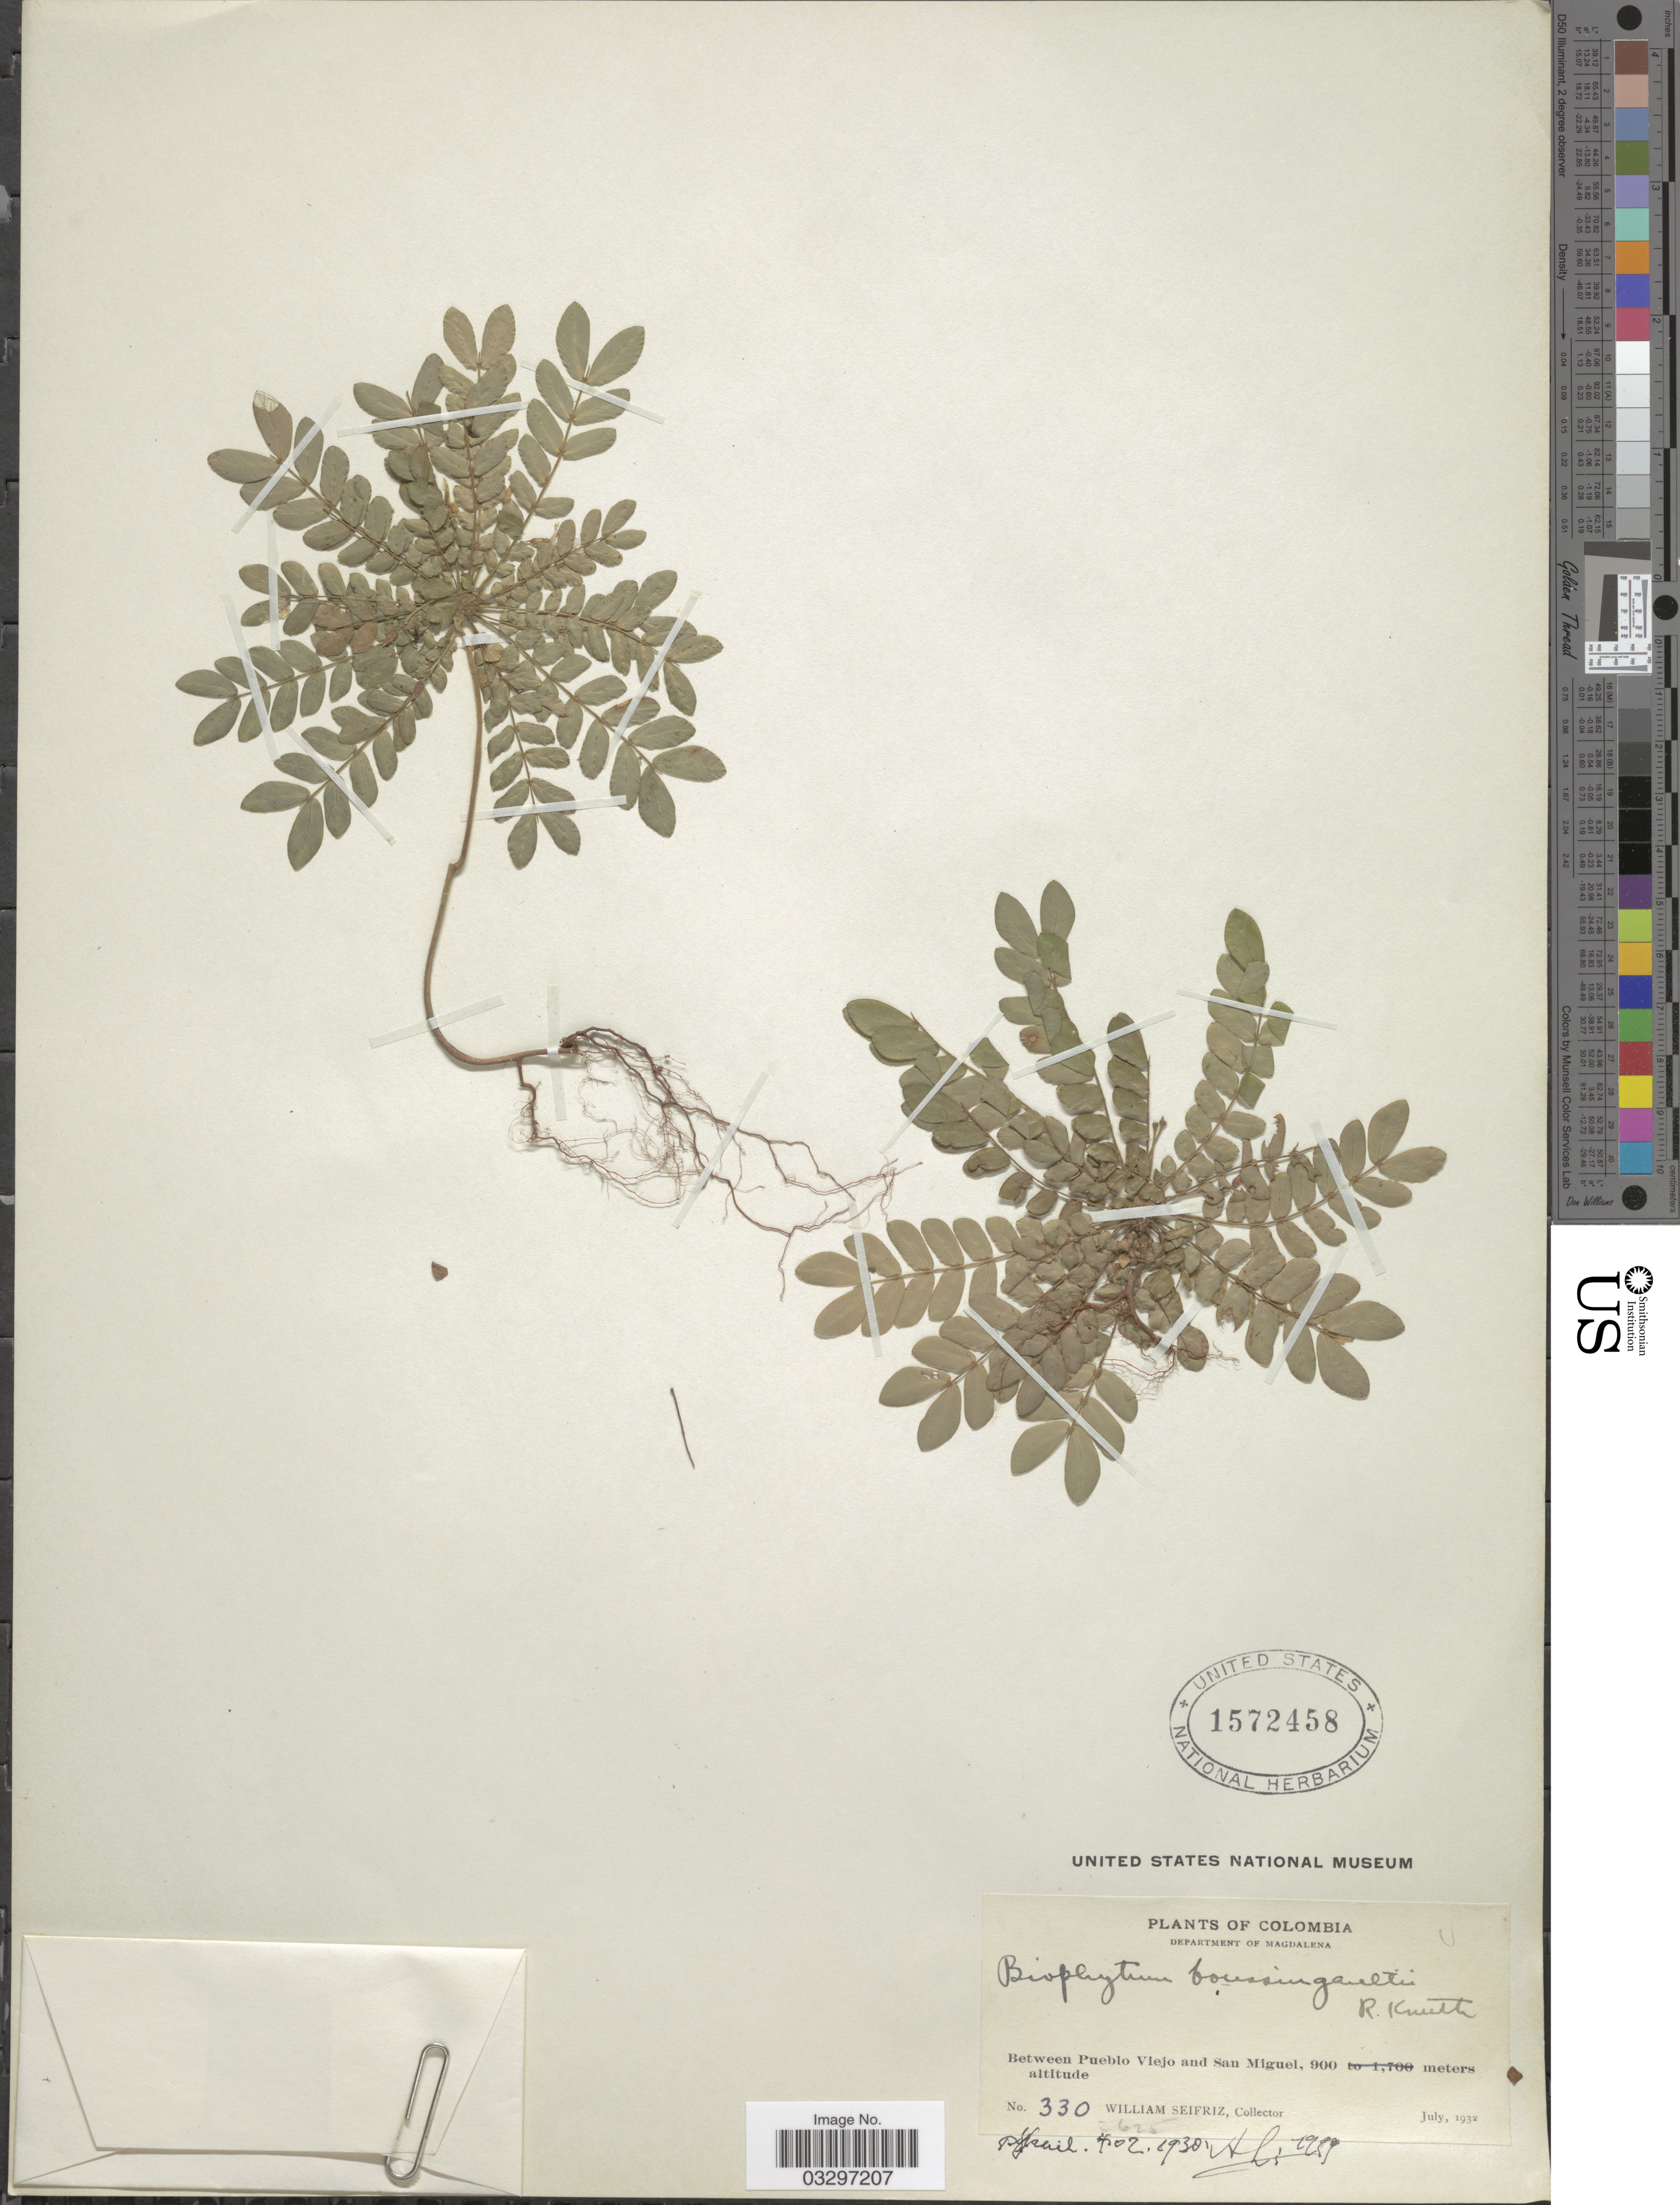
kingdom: Plantae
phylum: Tracheophyta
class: Magnoliopsida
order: Oxalidales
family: Oxalidaceae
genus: Biophytum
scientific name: Biophytum boussingaultii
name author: Klotzsch ex R. Knuth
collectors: W. Seifriz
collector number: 330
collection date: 1932-07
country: Colombia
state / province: Magdalena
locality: Department of Magdalena. Between Pueblo Viejo and San Miguel.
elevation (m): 900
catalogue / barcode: US 1572458